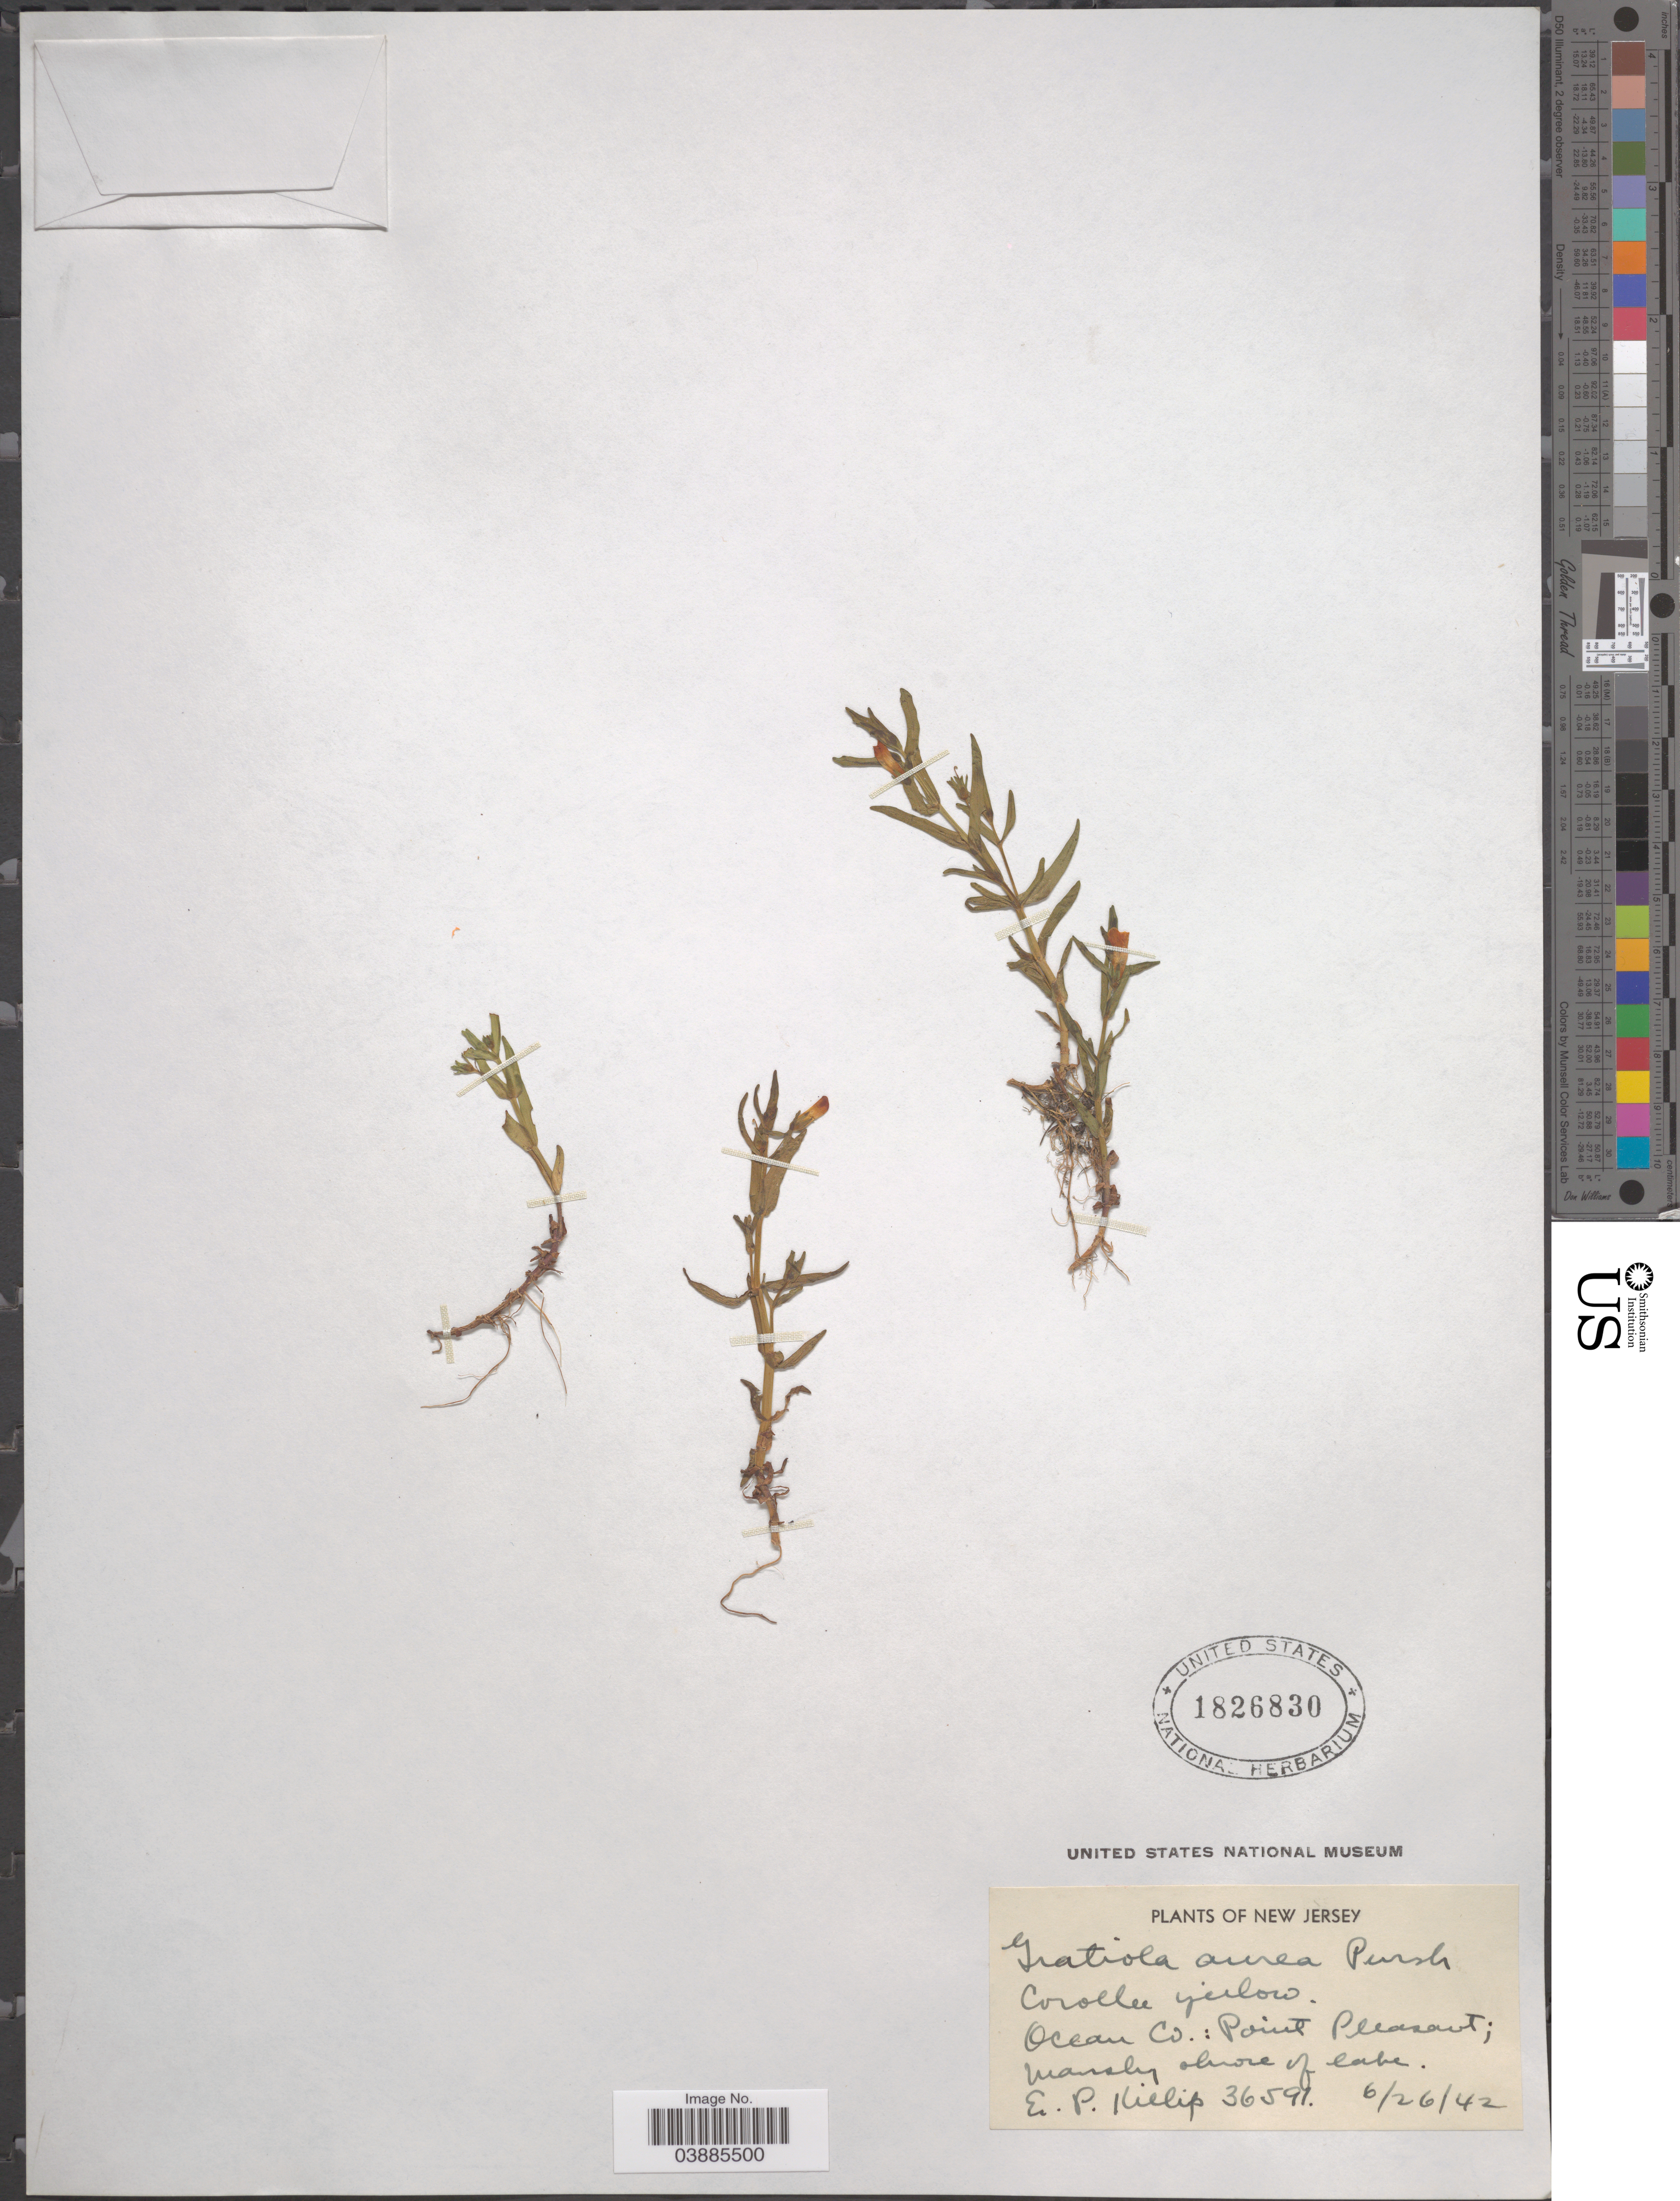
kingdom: Plantae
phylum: Tracheophyta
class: Magnoliopsida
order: Lamiales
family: Plantaginaceae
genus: Gratiola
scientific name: Gratiola aurea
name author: Pursh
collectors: E. P. Killip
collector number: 36591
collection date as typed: Transcribed d/m/y: 26/6/42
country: United States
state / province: New Jersey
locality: Ocean Co.: Point Pleasant.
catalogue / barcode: US 1826830